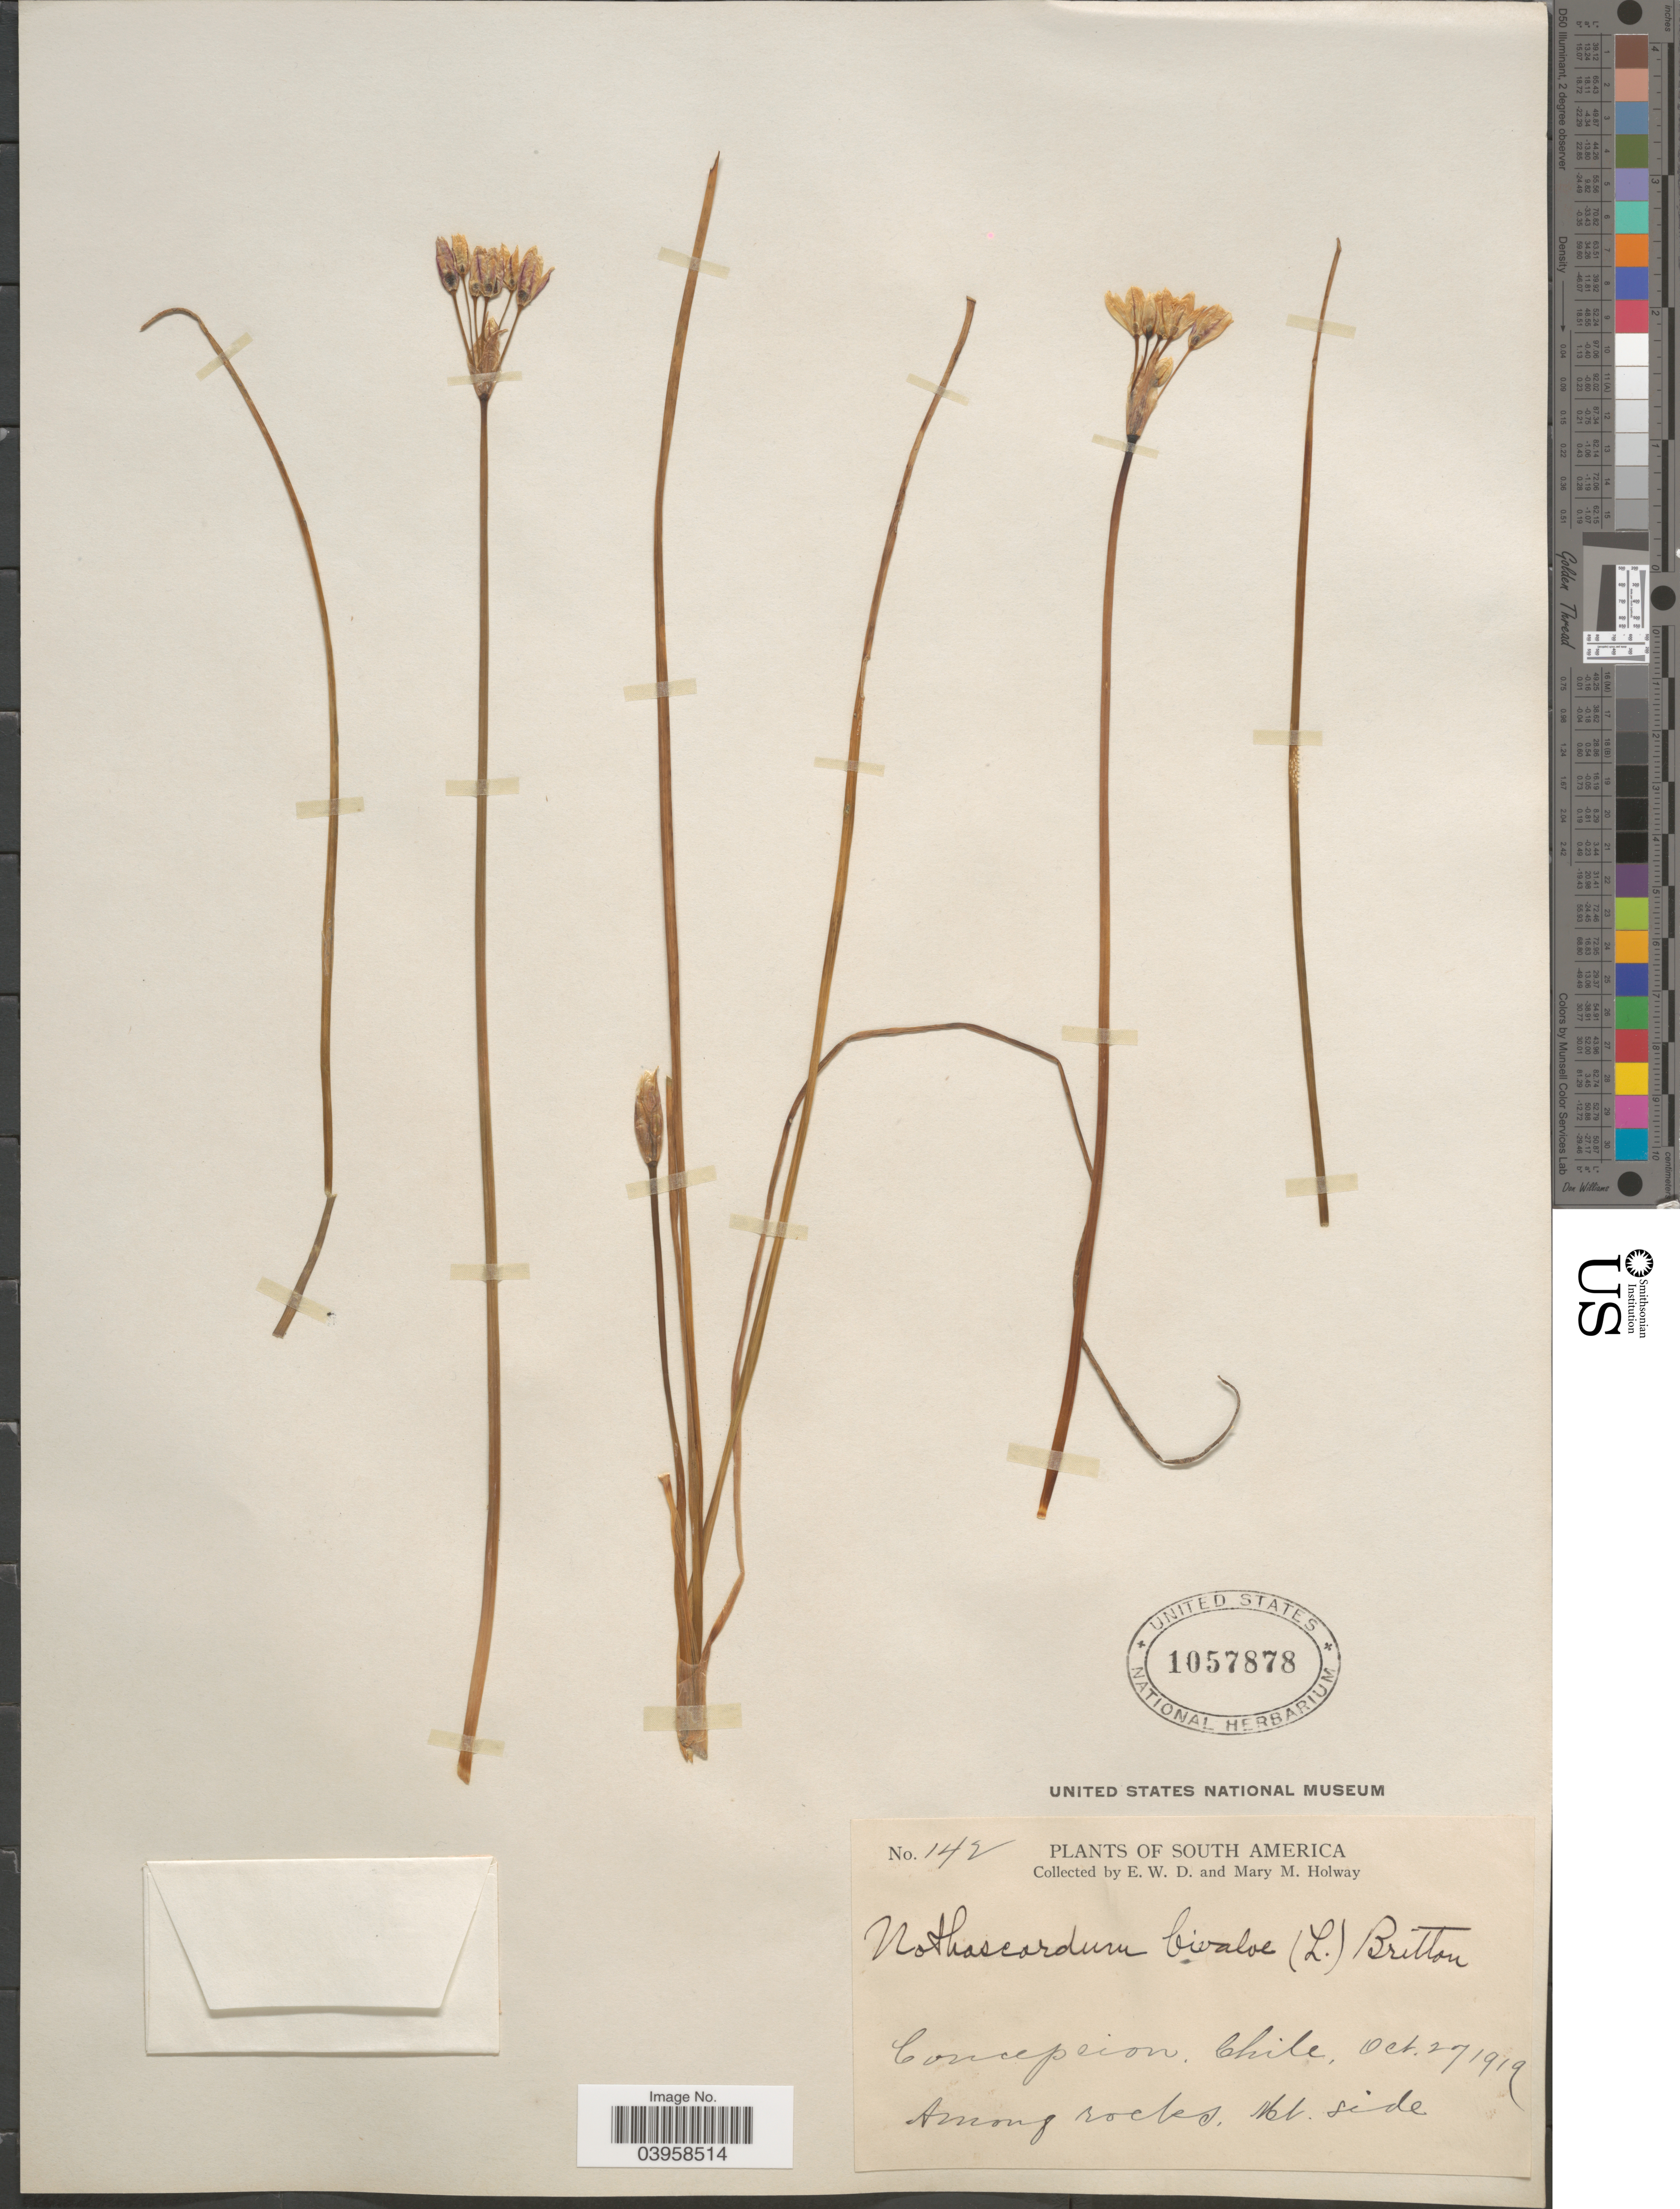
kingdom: Plantae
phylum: Tracheophyta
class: Liliopsida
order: Asparagales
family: Amaryllidaceae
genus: Nothoscordum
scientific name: Nothoscordum striatellum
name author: (Lindl.) Kunth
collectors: E. W. D. Holway & M. M. Holway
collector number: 142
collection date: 1919-10-27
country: Chile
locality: Concepcion. Among rocks Mt. side.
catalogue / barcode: US 1057878